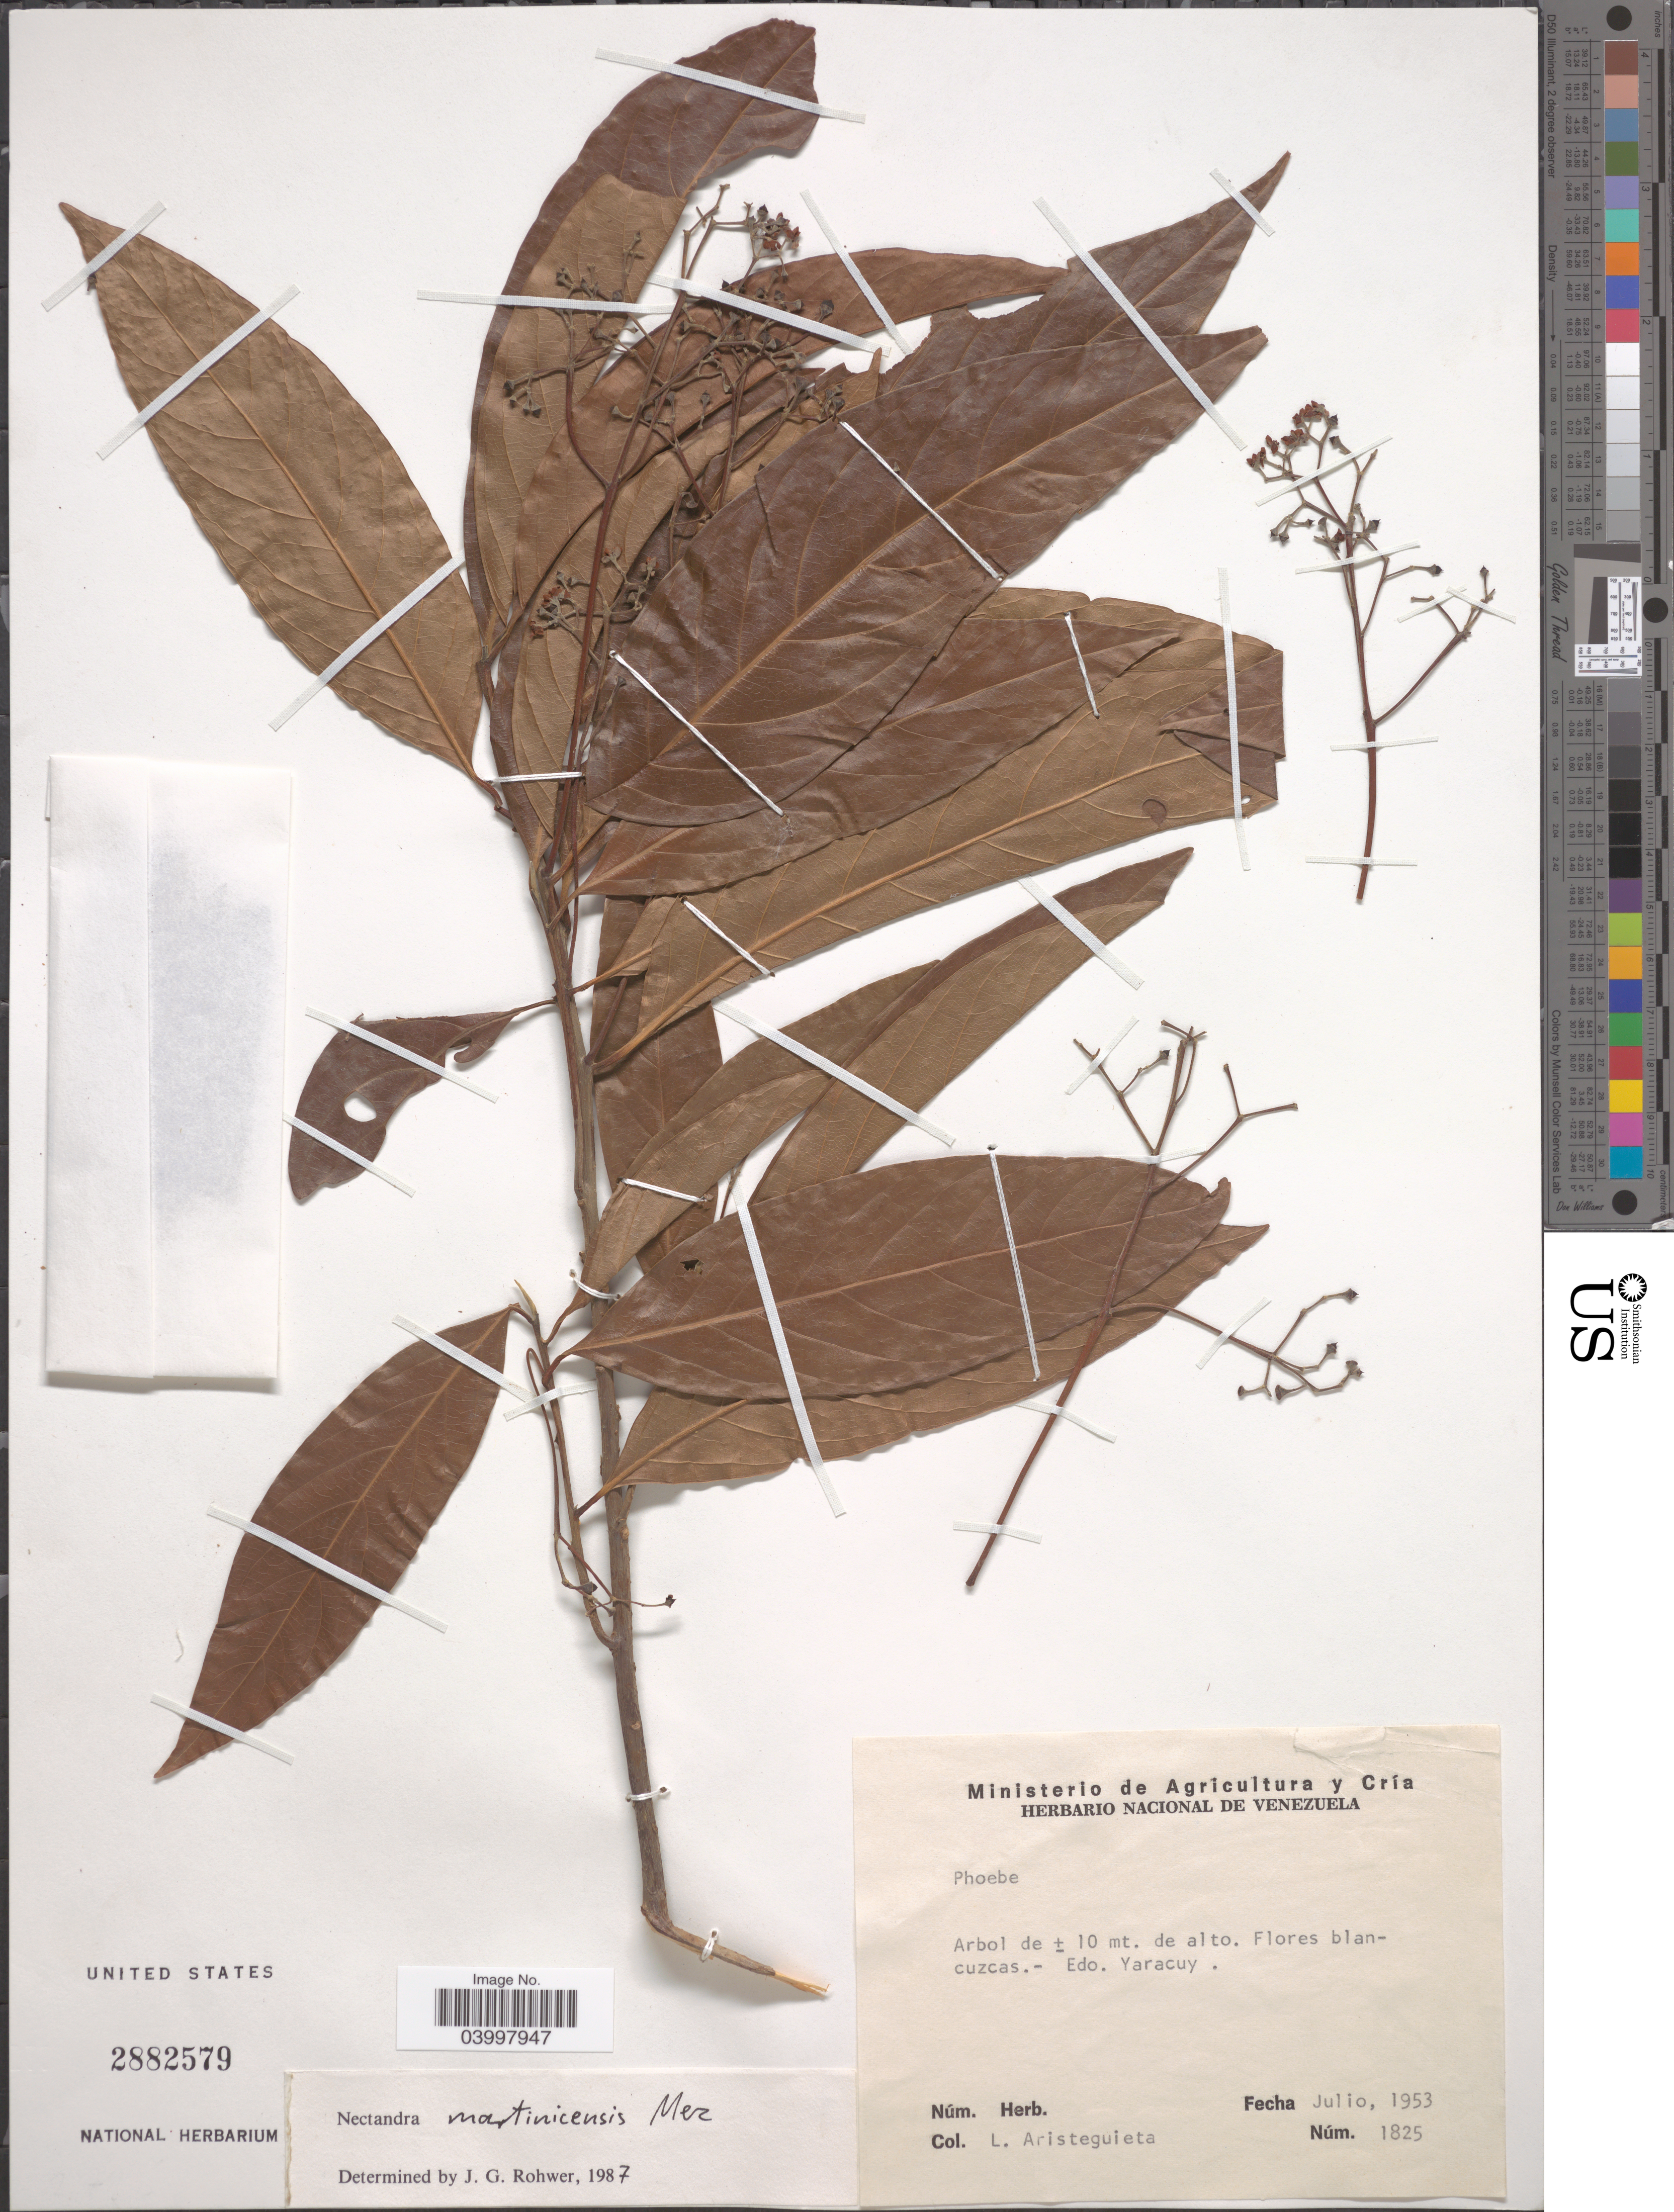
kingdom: Plantae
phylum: Tracheophyta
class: Magnoliopsida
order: Laurales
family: Lauraceae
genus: Nectandra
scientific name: Nectandra martinicensis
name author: Mez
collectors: L. Aristeguieta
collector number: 1825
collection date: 1953-07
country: Venezuela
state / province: Yaracuy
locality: Edo. Yaracuy.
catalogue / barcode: US 2882579